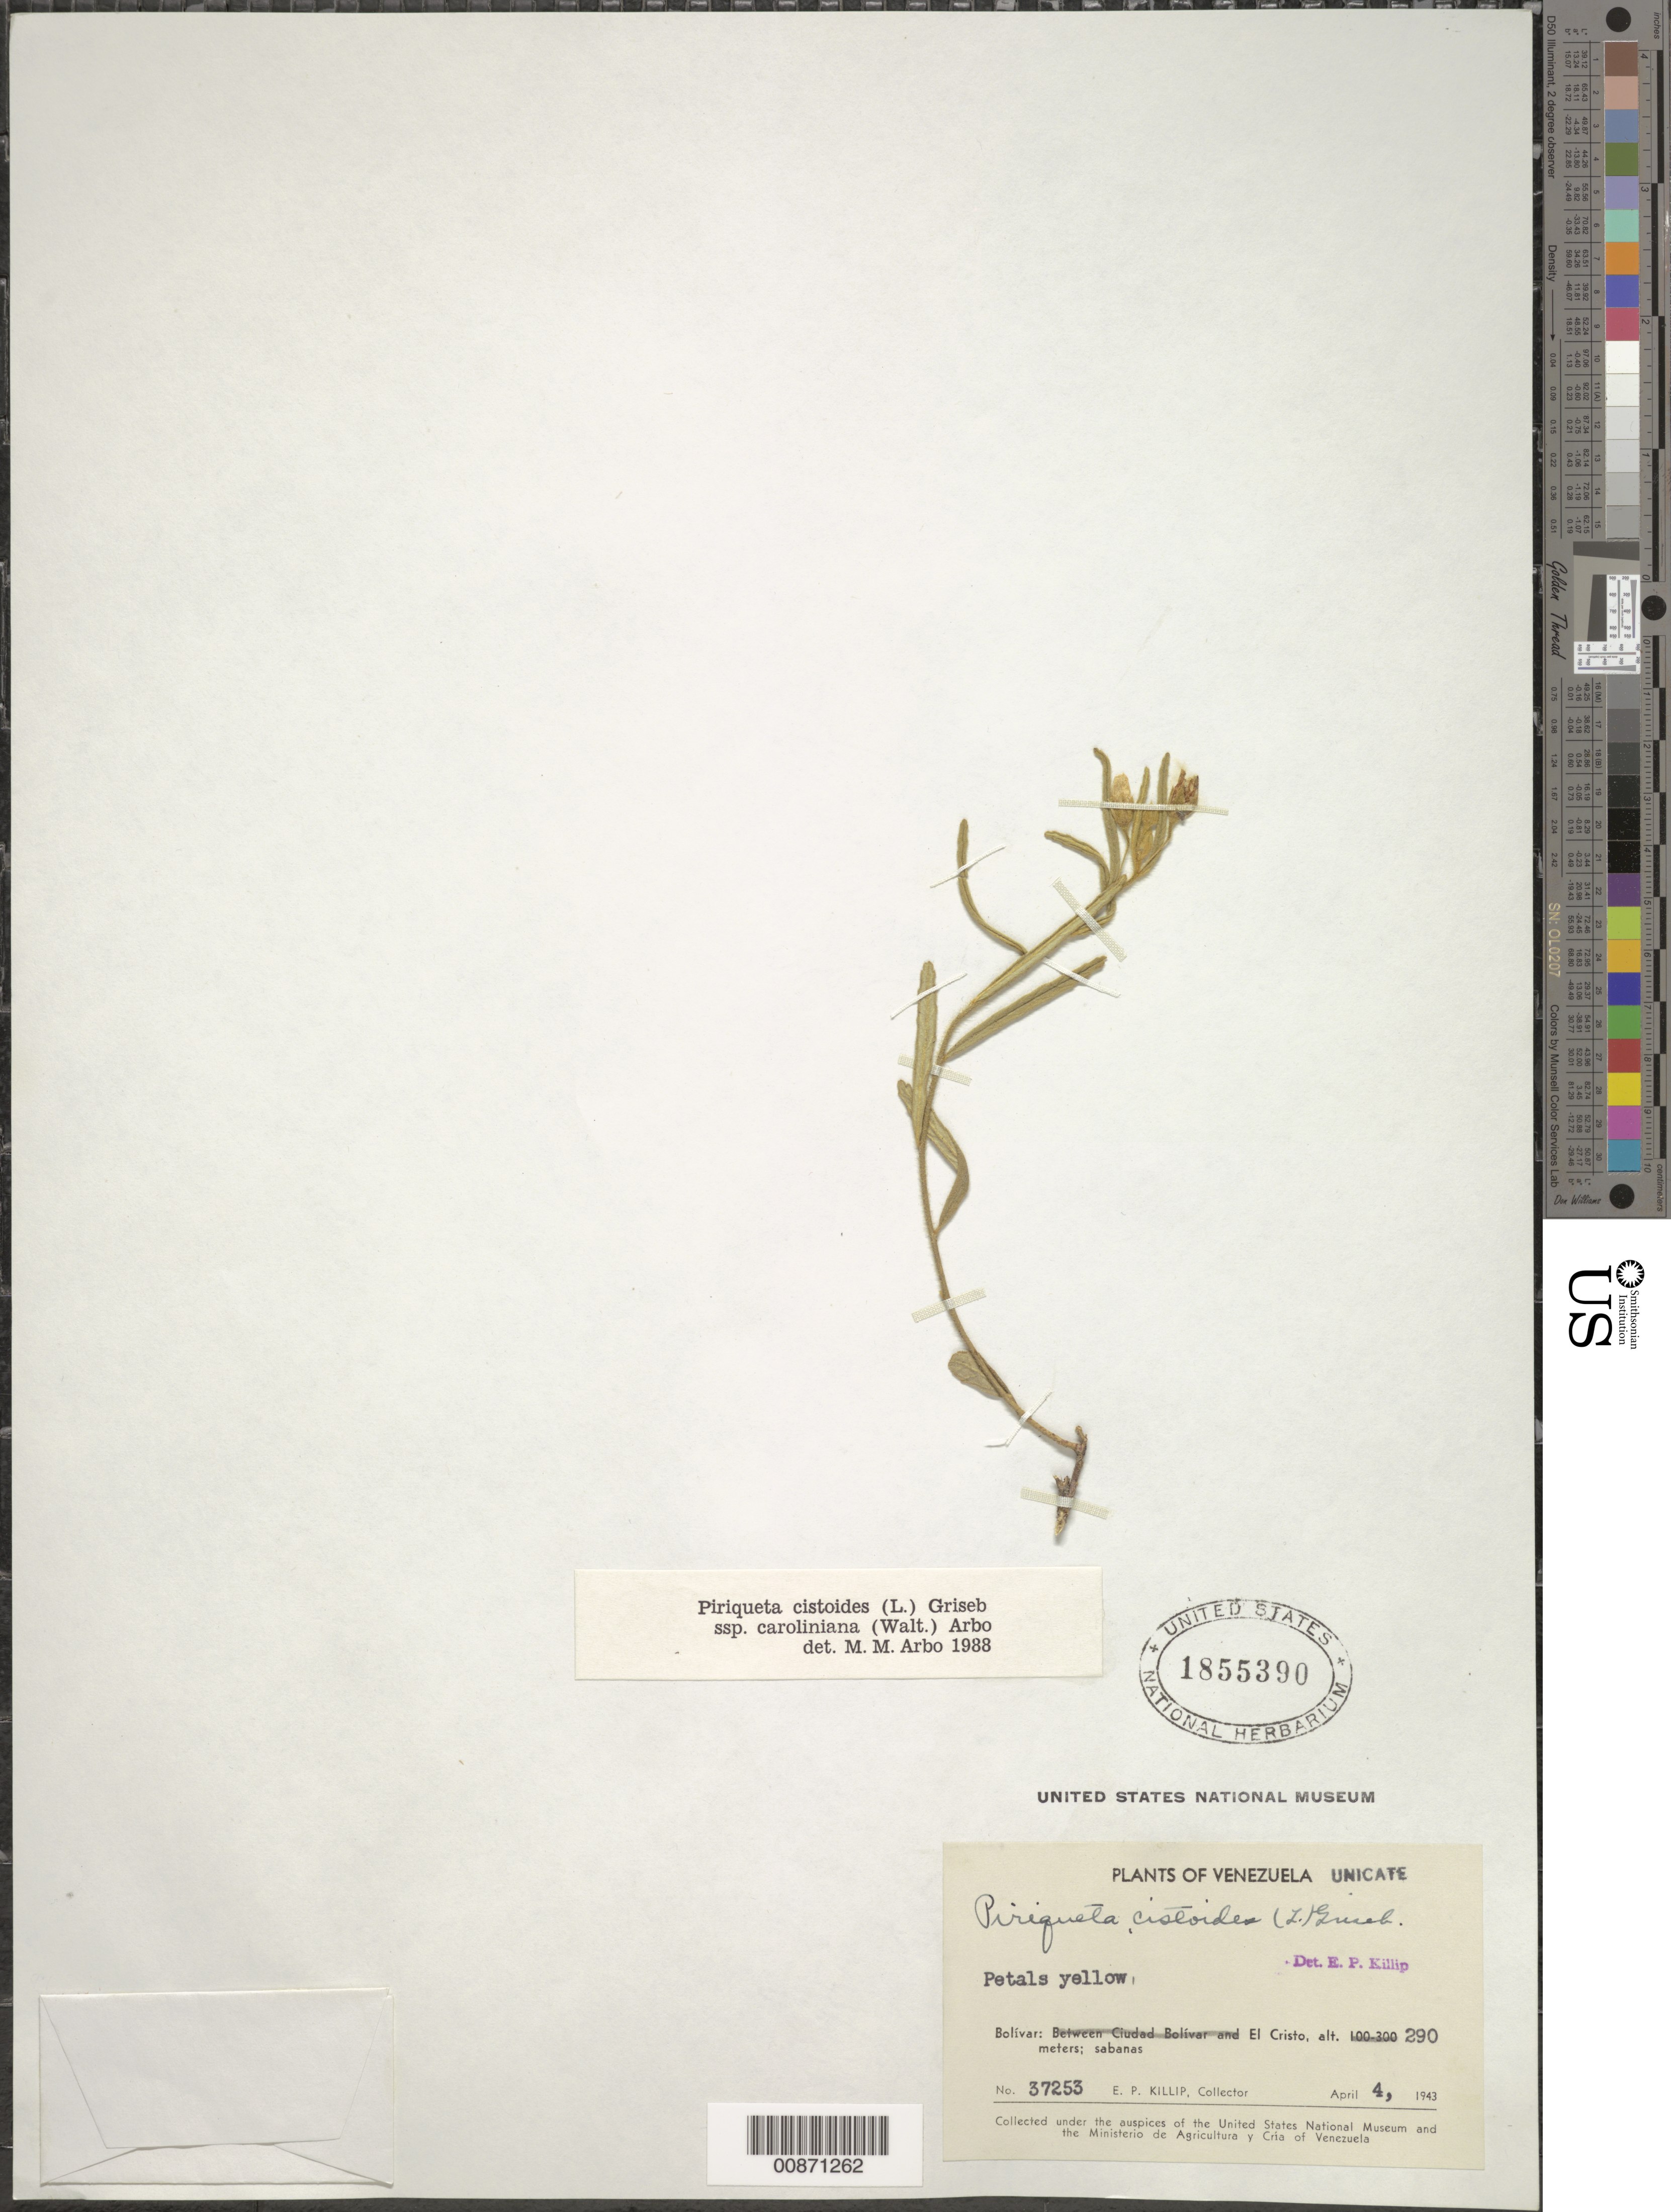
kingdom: Plantae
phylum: Tracheophyta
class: Magnoliopsida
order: Malpighiales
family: Turneraceae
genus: Piriqueta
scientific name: Piriqueta cistoides subsp. caroliniana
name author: (Walter) Arbo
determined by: Arbo, M. M.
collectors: E. P. Killip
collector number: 37253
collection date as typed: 4-Apr-43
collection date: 1943-04-04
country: Venezuela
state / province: Bolívar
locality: El Cristo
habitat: Sabanas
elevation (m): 290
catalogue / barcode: US 1855390